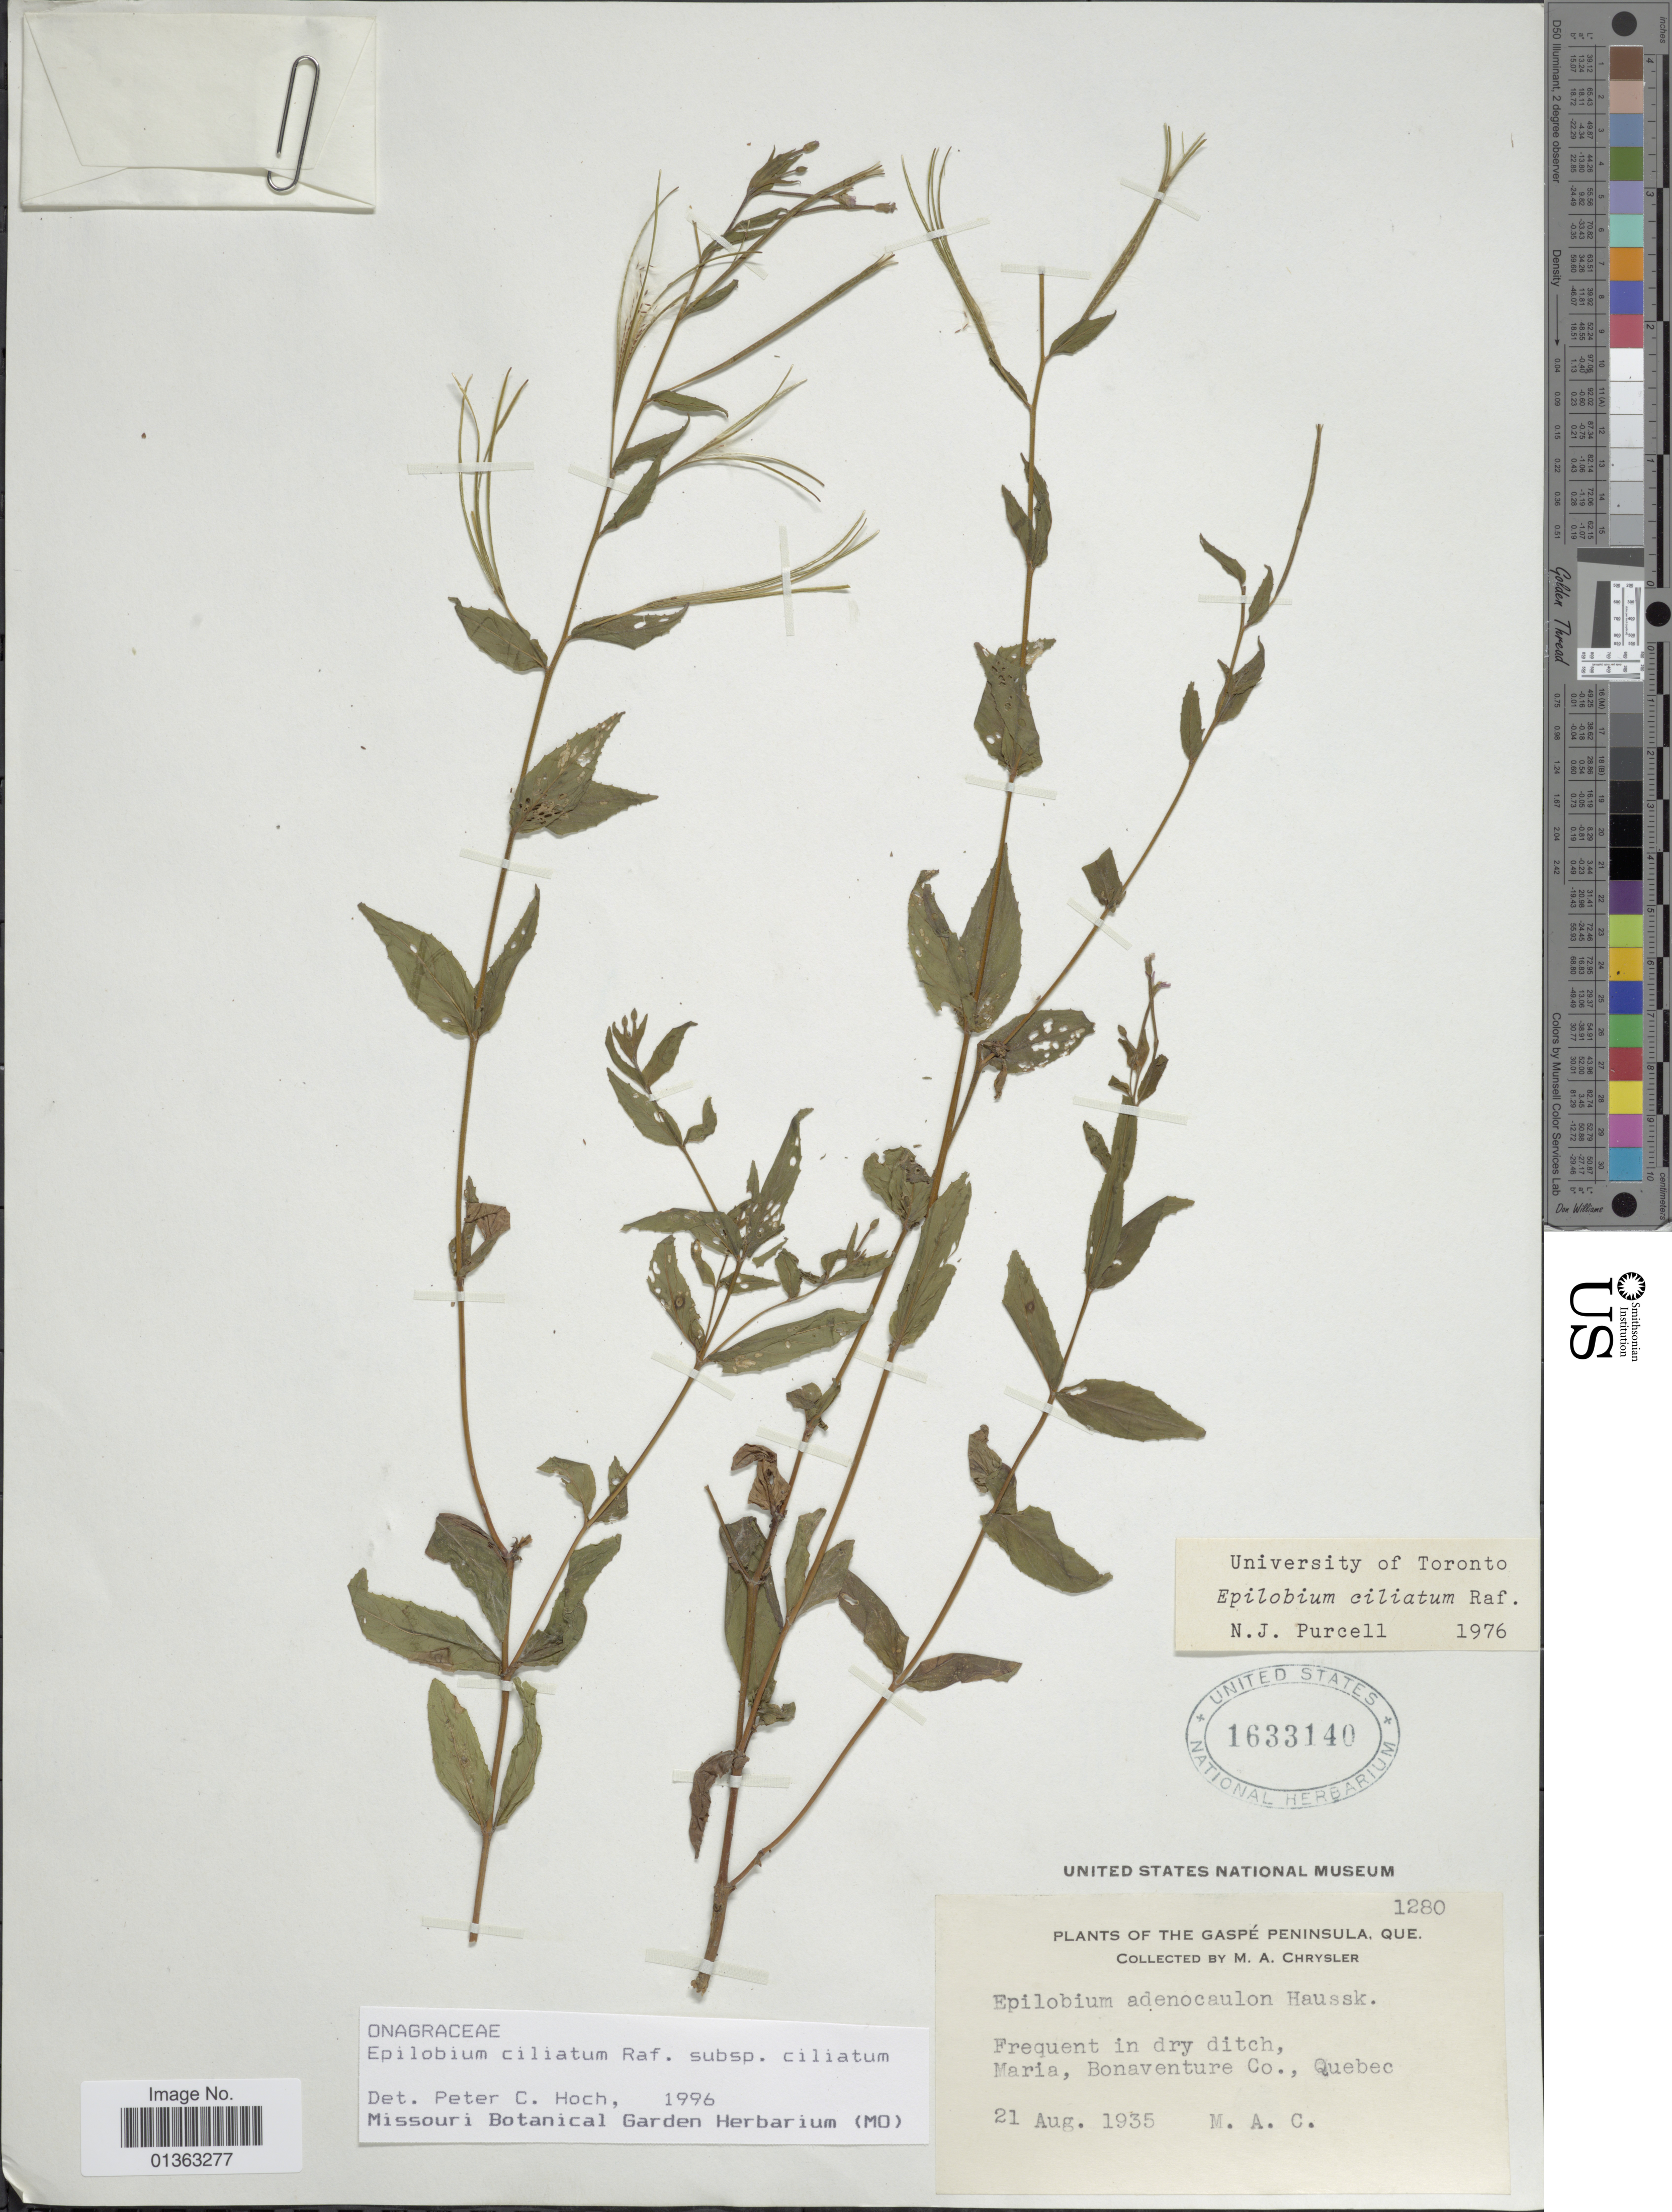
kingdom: Plantae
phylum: Tracheophyta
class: Magnoliopsida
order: Myrtales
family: Onagraceae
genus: Epilobium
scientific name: Epilobium ciliatum subsp. ciliatum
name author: Raf.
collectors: M. A. Chrysler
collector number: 1280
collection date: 1935-08-21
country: Canada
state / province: Quebec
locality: Maria, Bonaventure Co.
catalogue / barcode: US 1633140